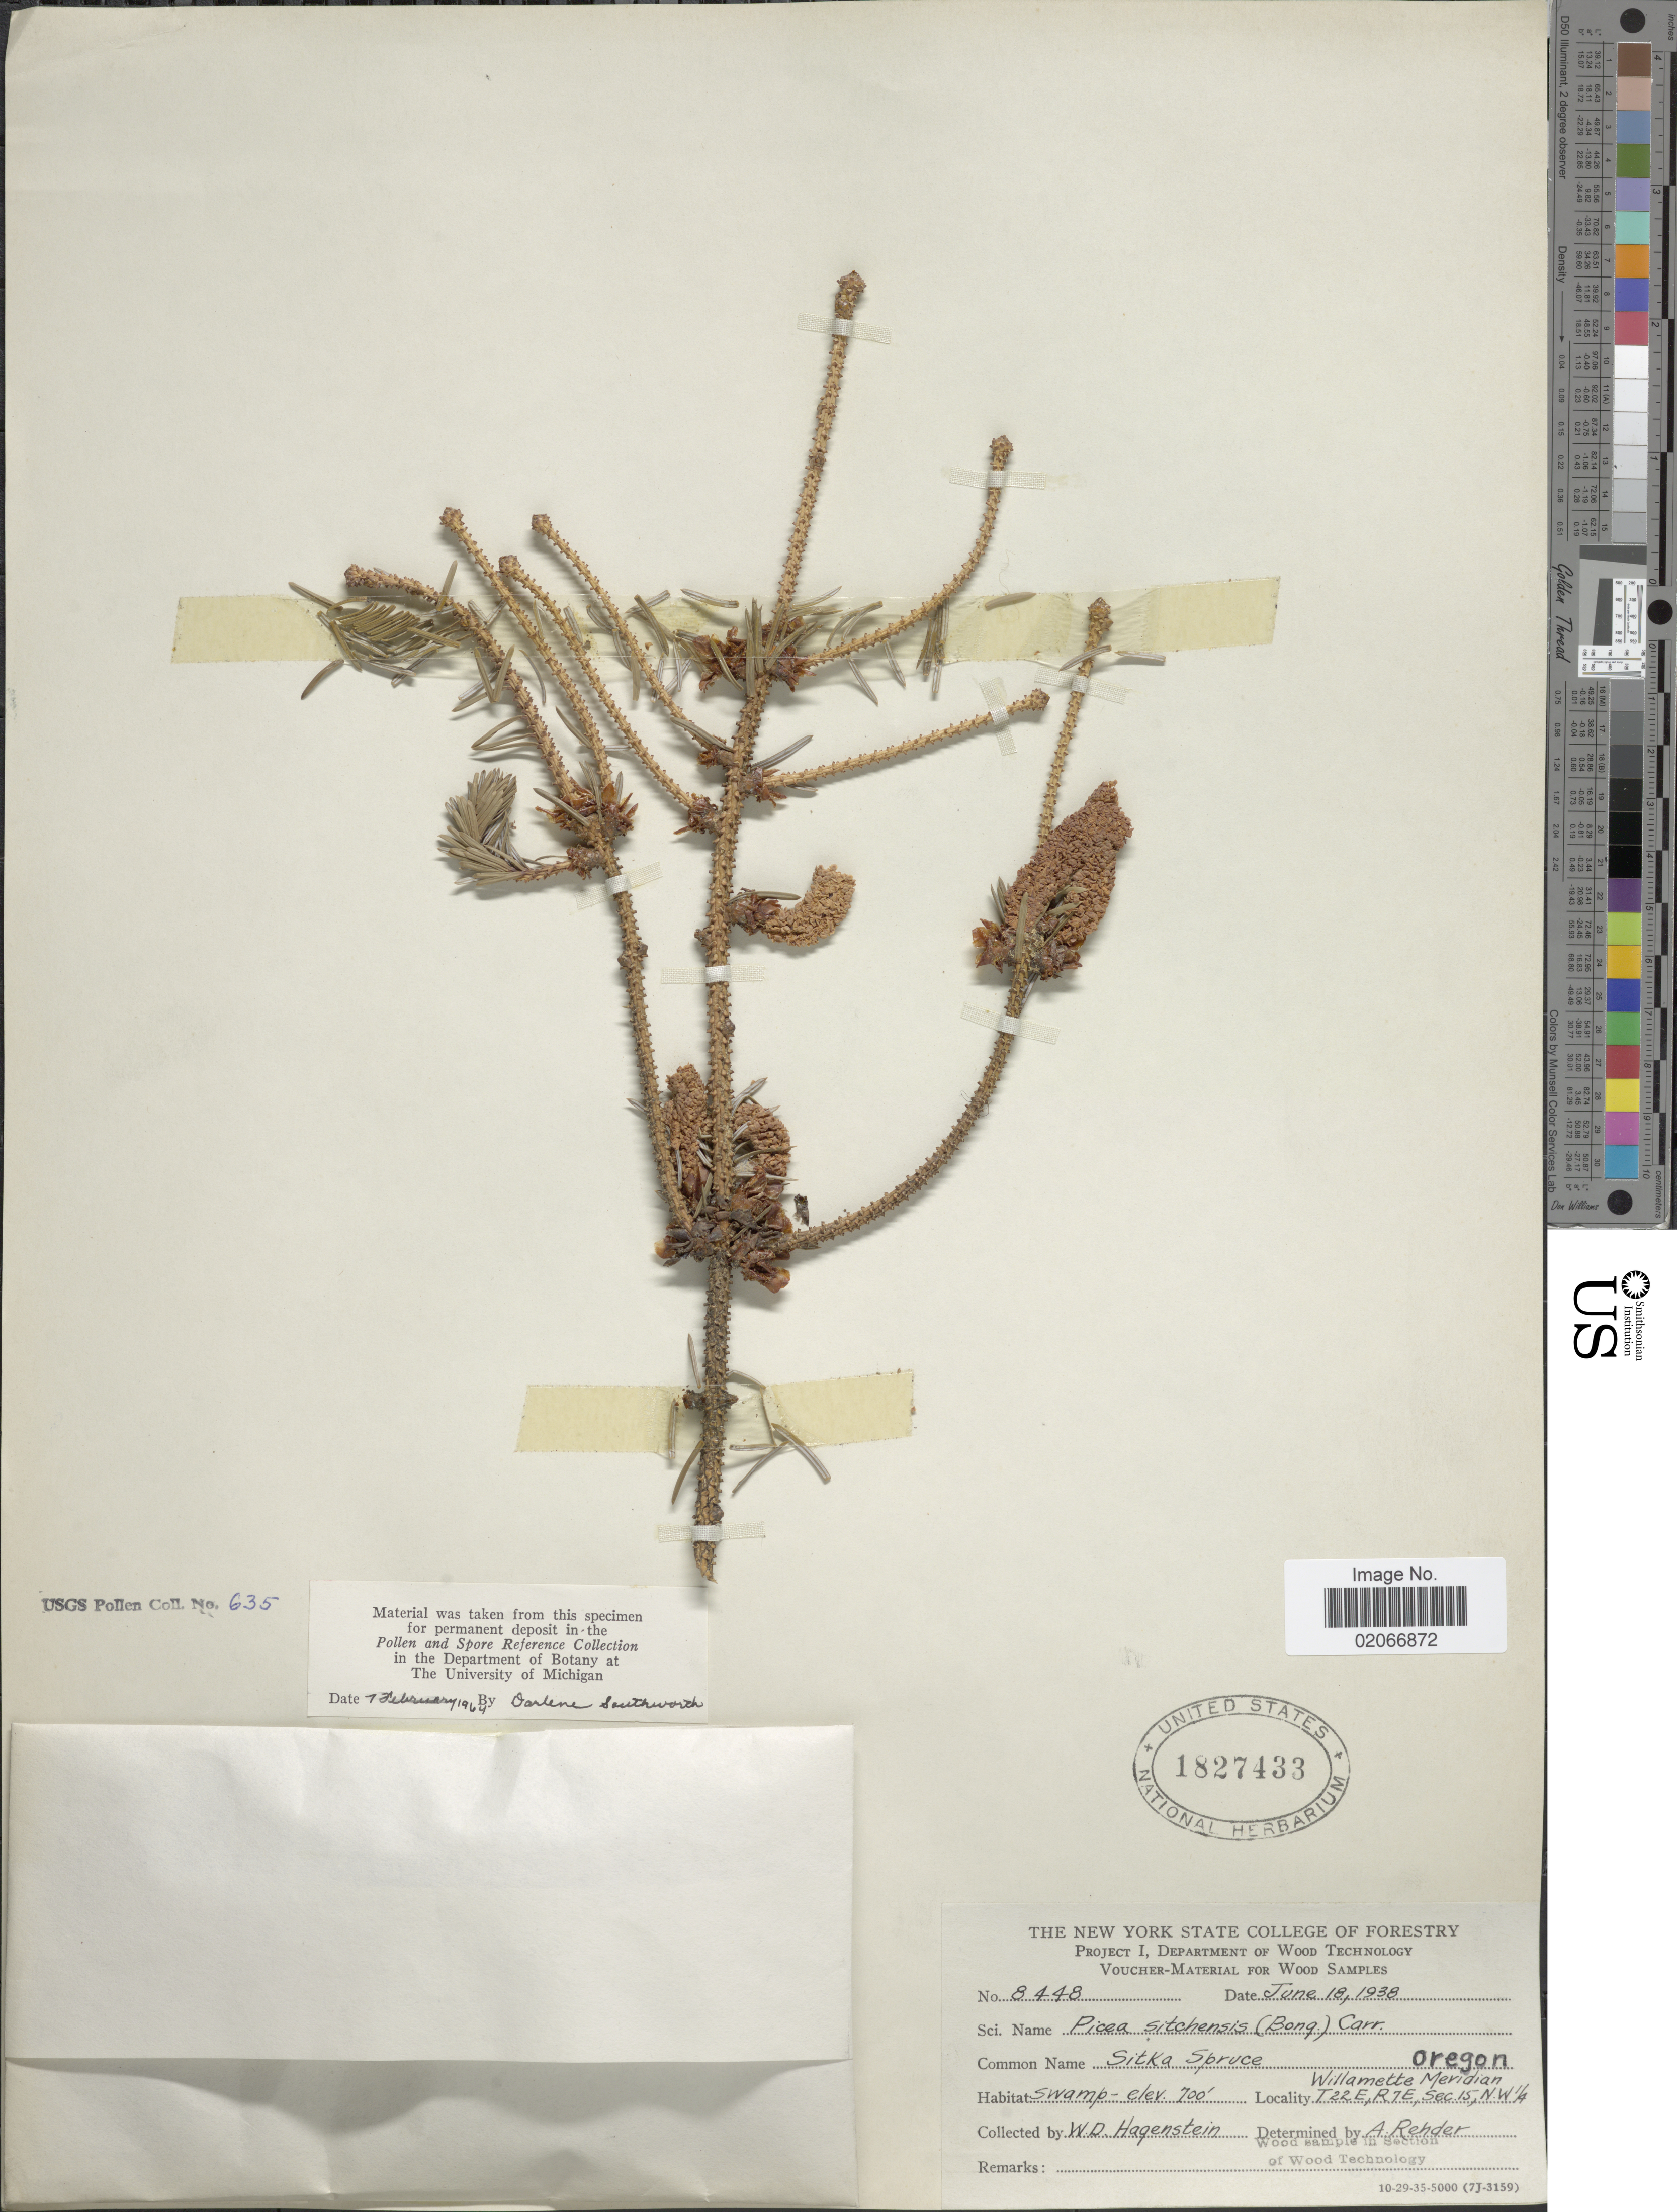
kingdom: Plantae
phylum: Tracheophyta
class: Pinopsida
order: Pinales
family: Pinaceae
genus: Picea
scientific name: Picea sitchensis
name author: (Bong.) Carrière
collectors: W. Hagenstein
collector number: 8448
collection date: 1938-06-18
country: United States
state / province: Oregon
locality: Willamette Meridan, T22E, R7E, Sec 15, NW ¼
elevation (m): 213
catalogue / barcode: US 1827433